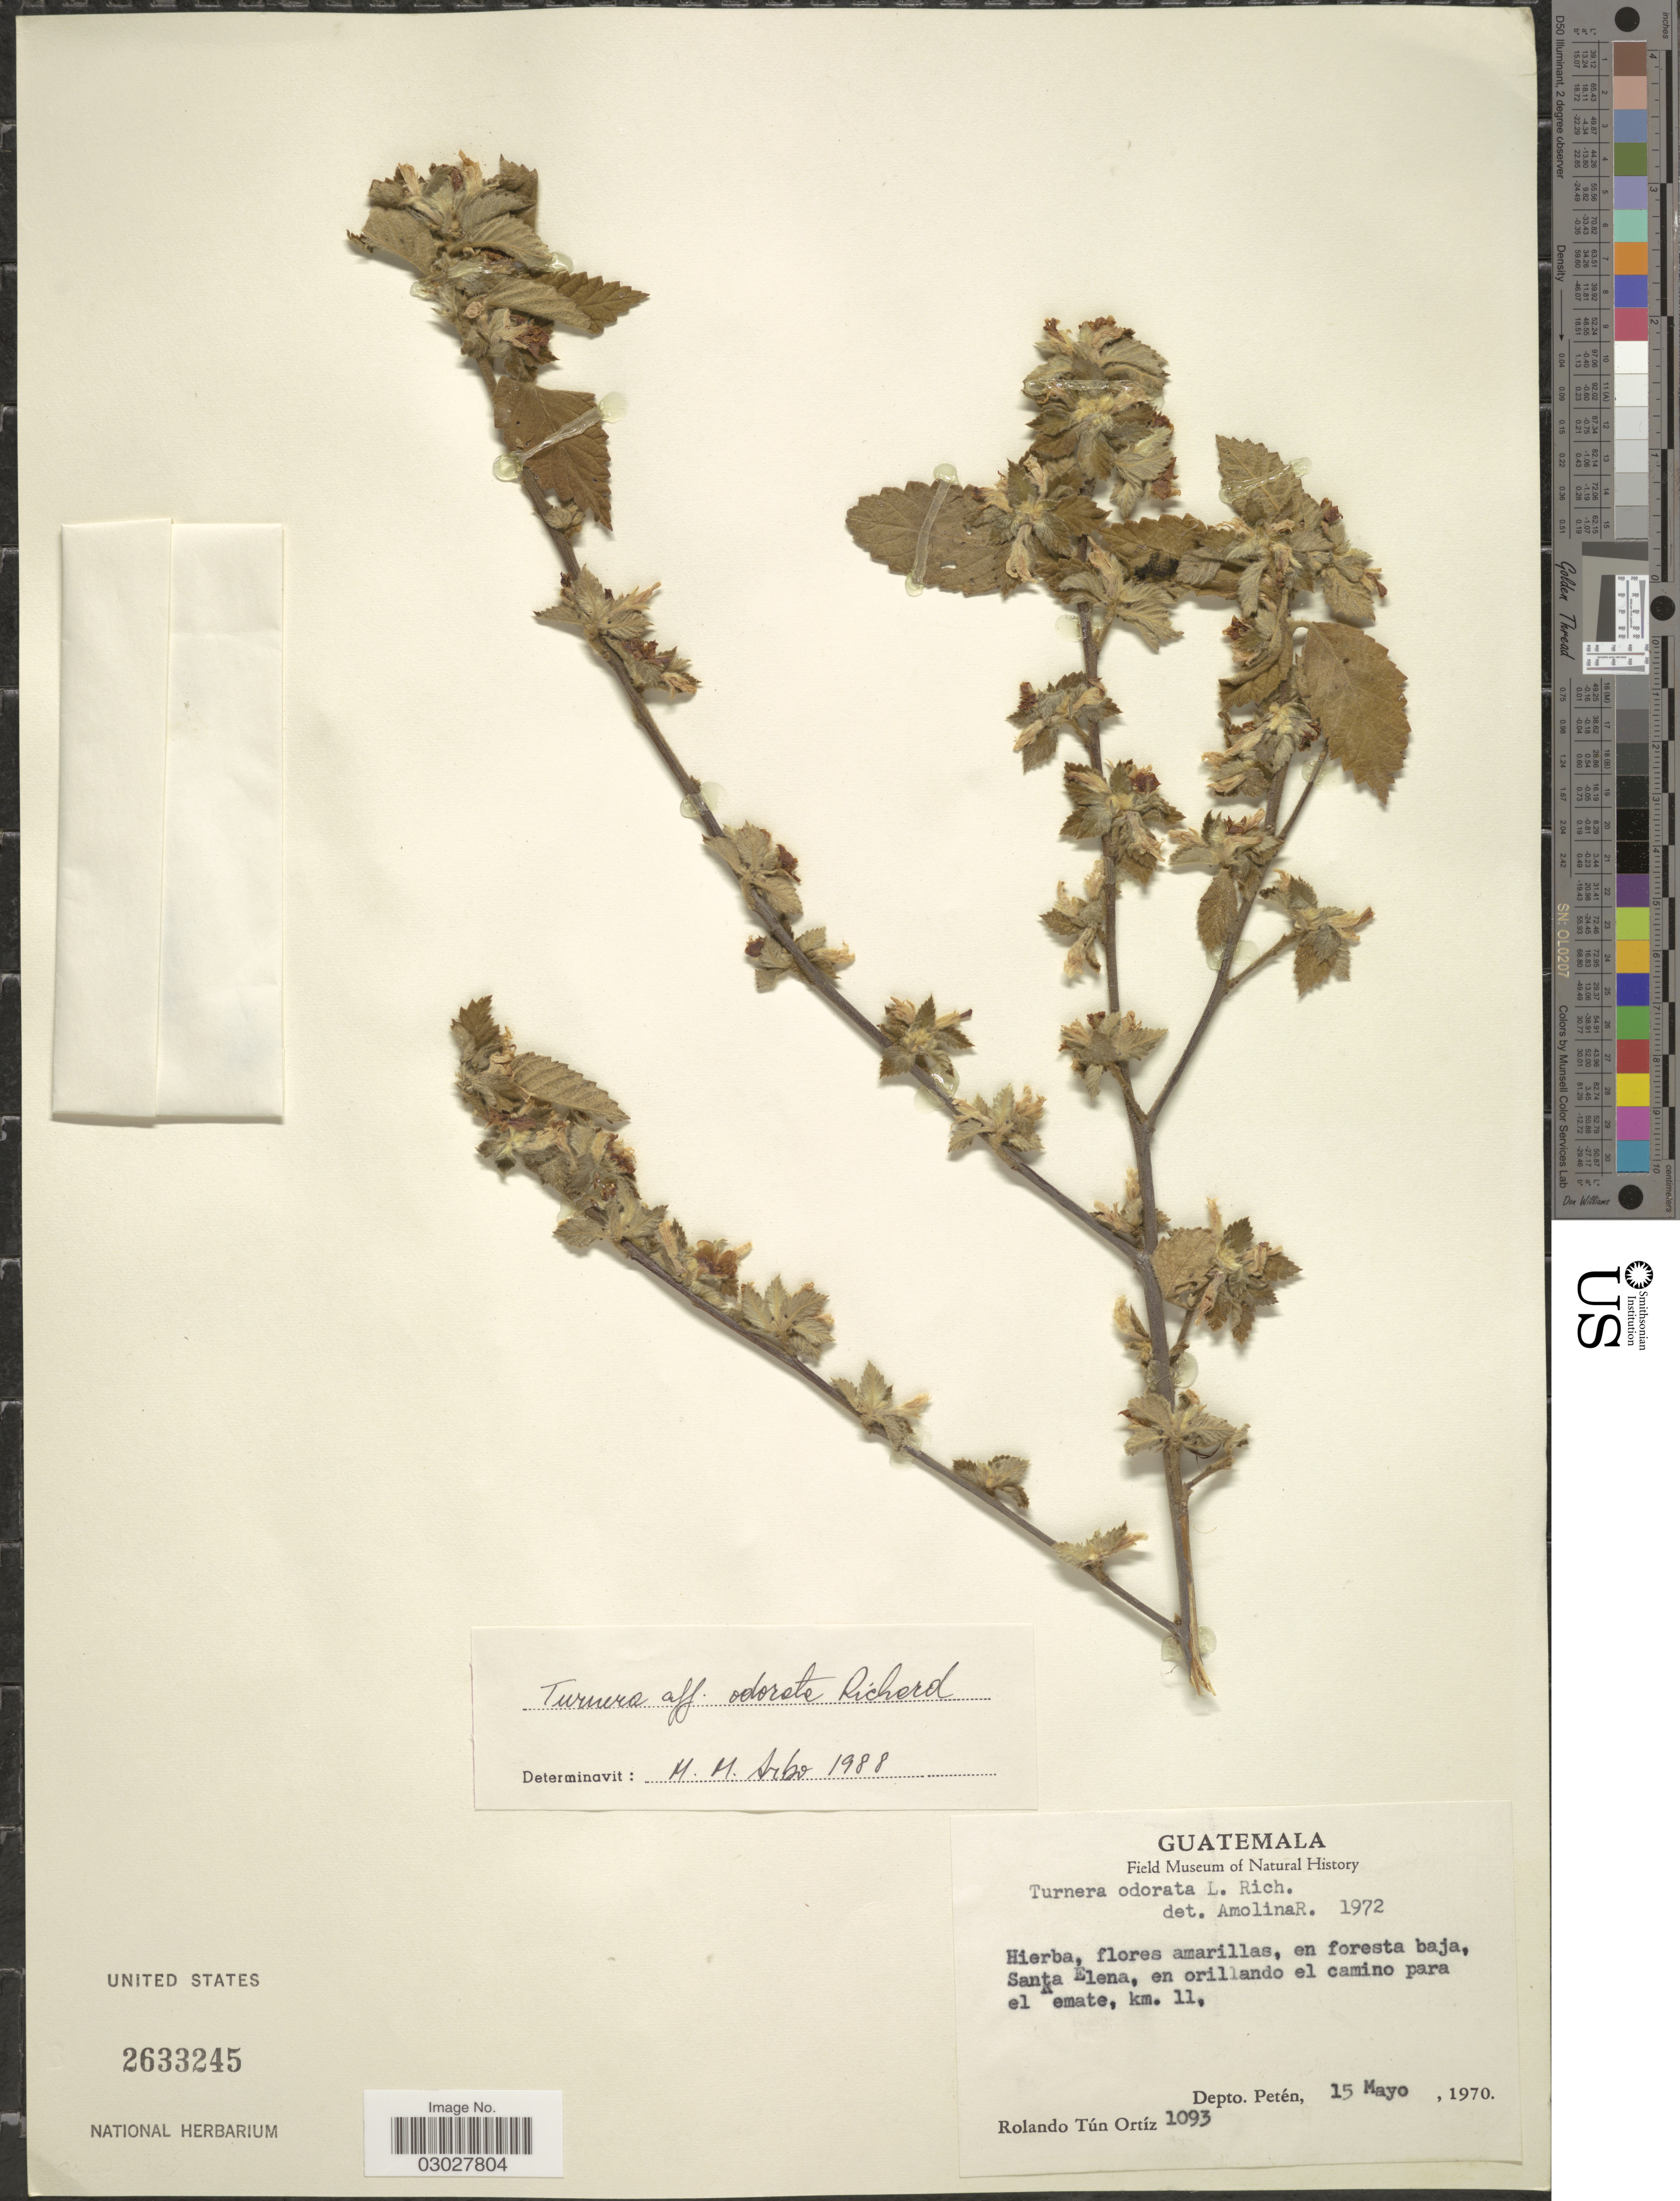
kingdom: Plantae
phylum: Tracheophyta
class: Magnoliopsida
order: Malpighiales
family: Turneraceae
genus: Turnera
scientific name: Turnera odorata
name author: Rich.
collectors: R. T. Ortíz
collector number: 1093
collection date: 1970-05-15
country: Guatemala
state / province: El Petén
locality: Santa Elena, en orillando el camino para el Remate, km. 11, Depto. Petén.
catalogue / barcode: US 2633245